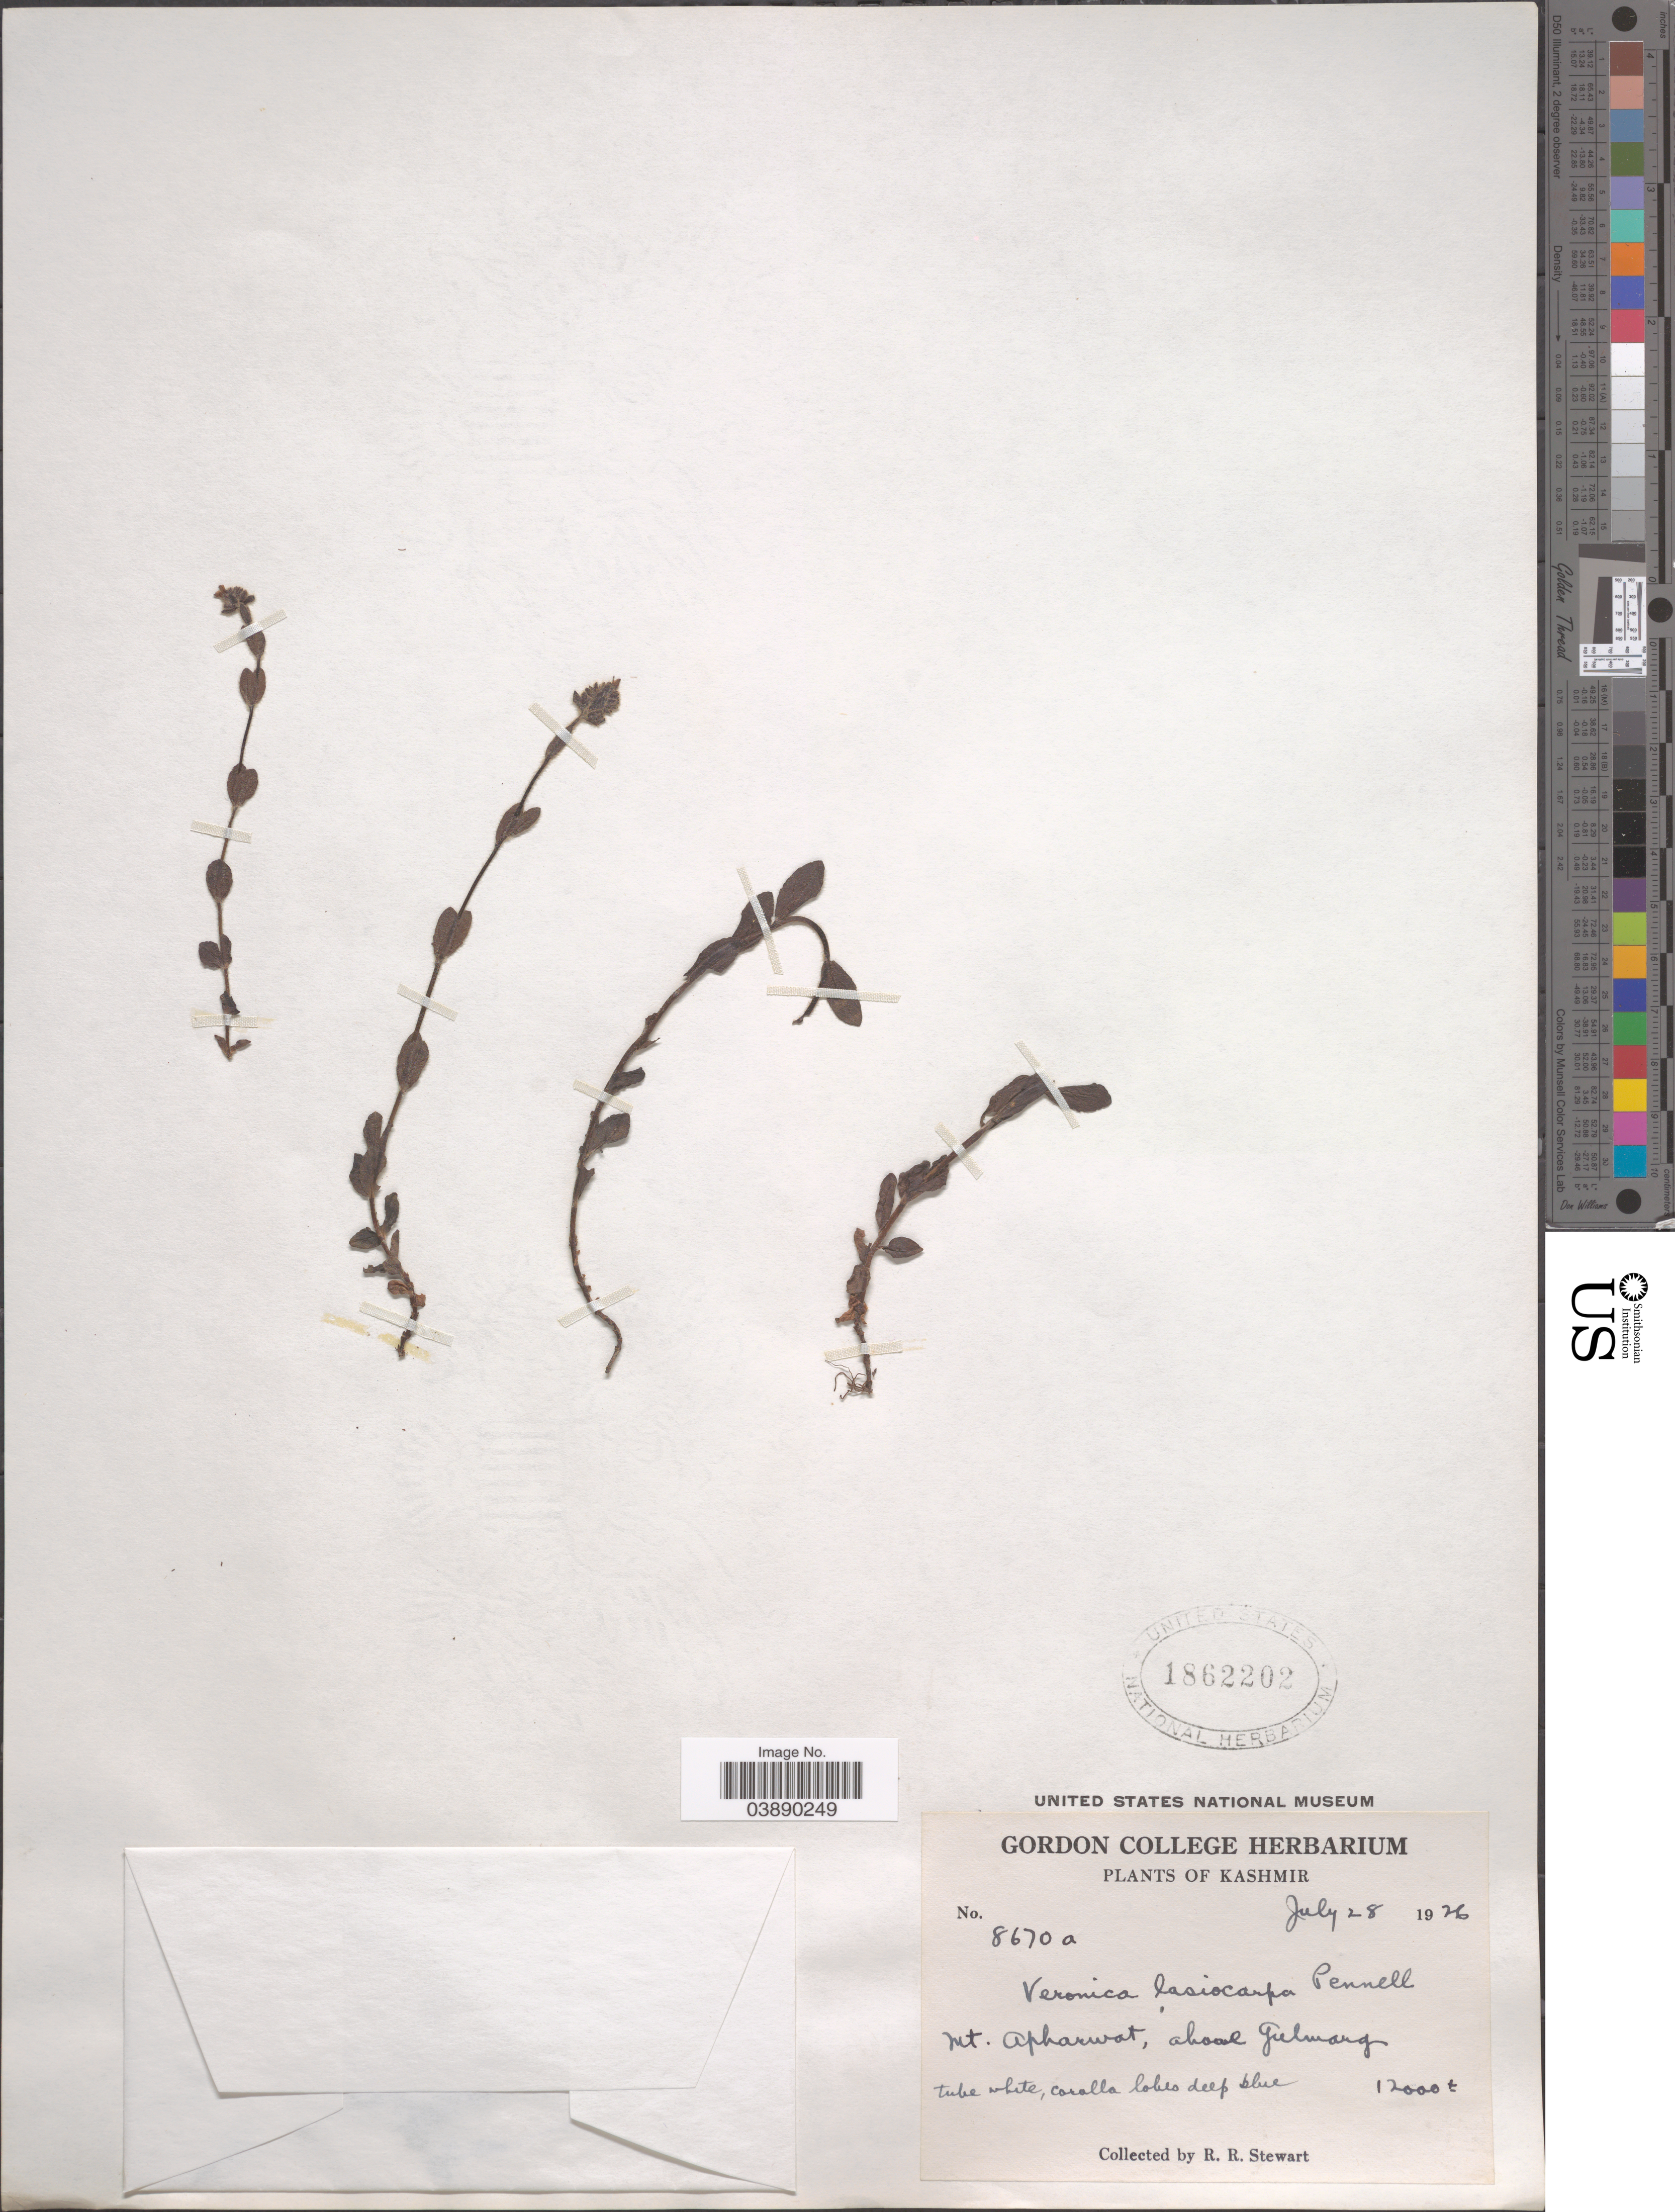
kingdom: Plantae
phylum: Tracheophyta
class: Magnoliopsida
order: Lamiales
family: Plantaginaceae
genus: Veronica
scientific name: Veronica lasiocarpa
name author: Pennell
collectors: R. Stewart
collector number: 8670a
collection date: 1926-07-28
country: India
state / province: Jammu and Kashmir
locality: Kashmir. Mt. Apharwat, about Gulmarg.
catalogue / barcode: US 1862202